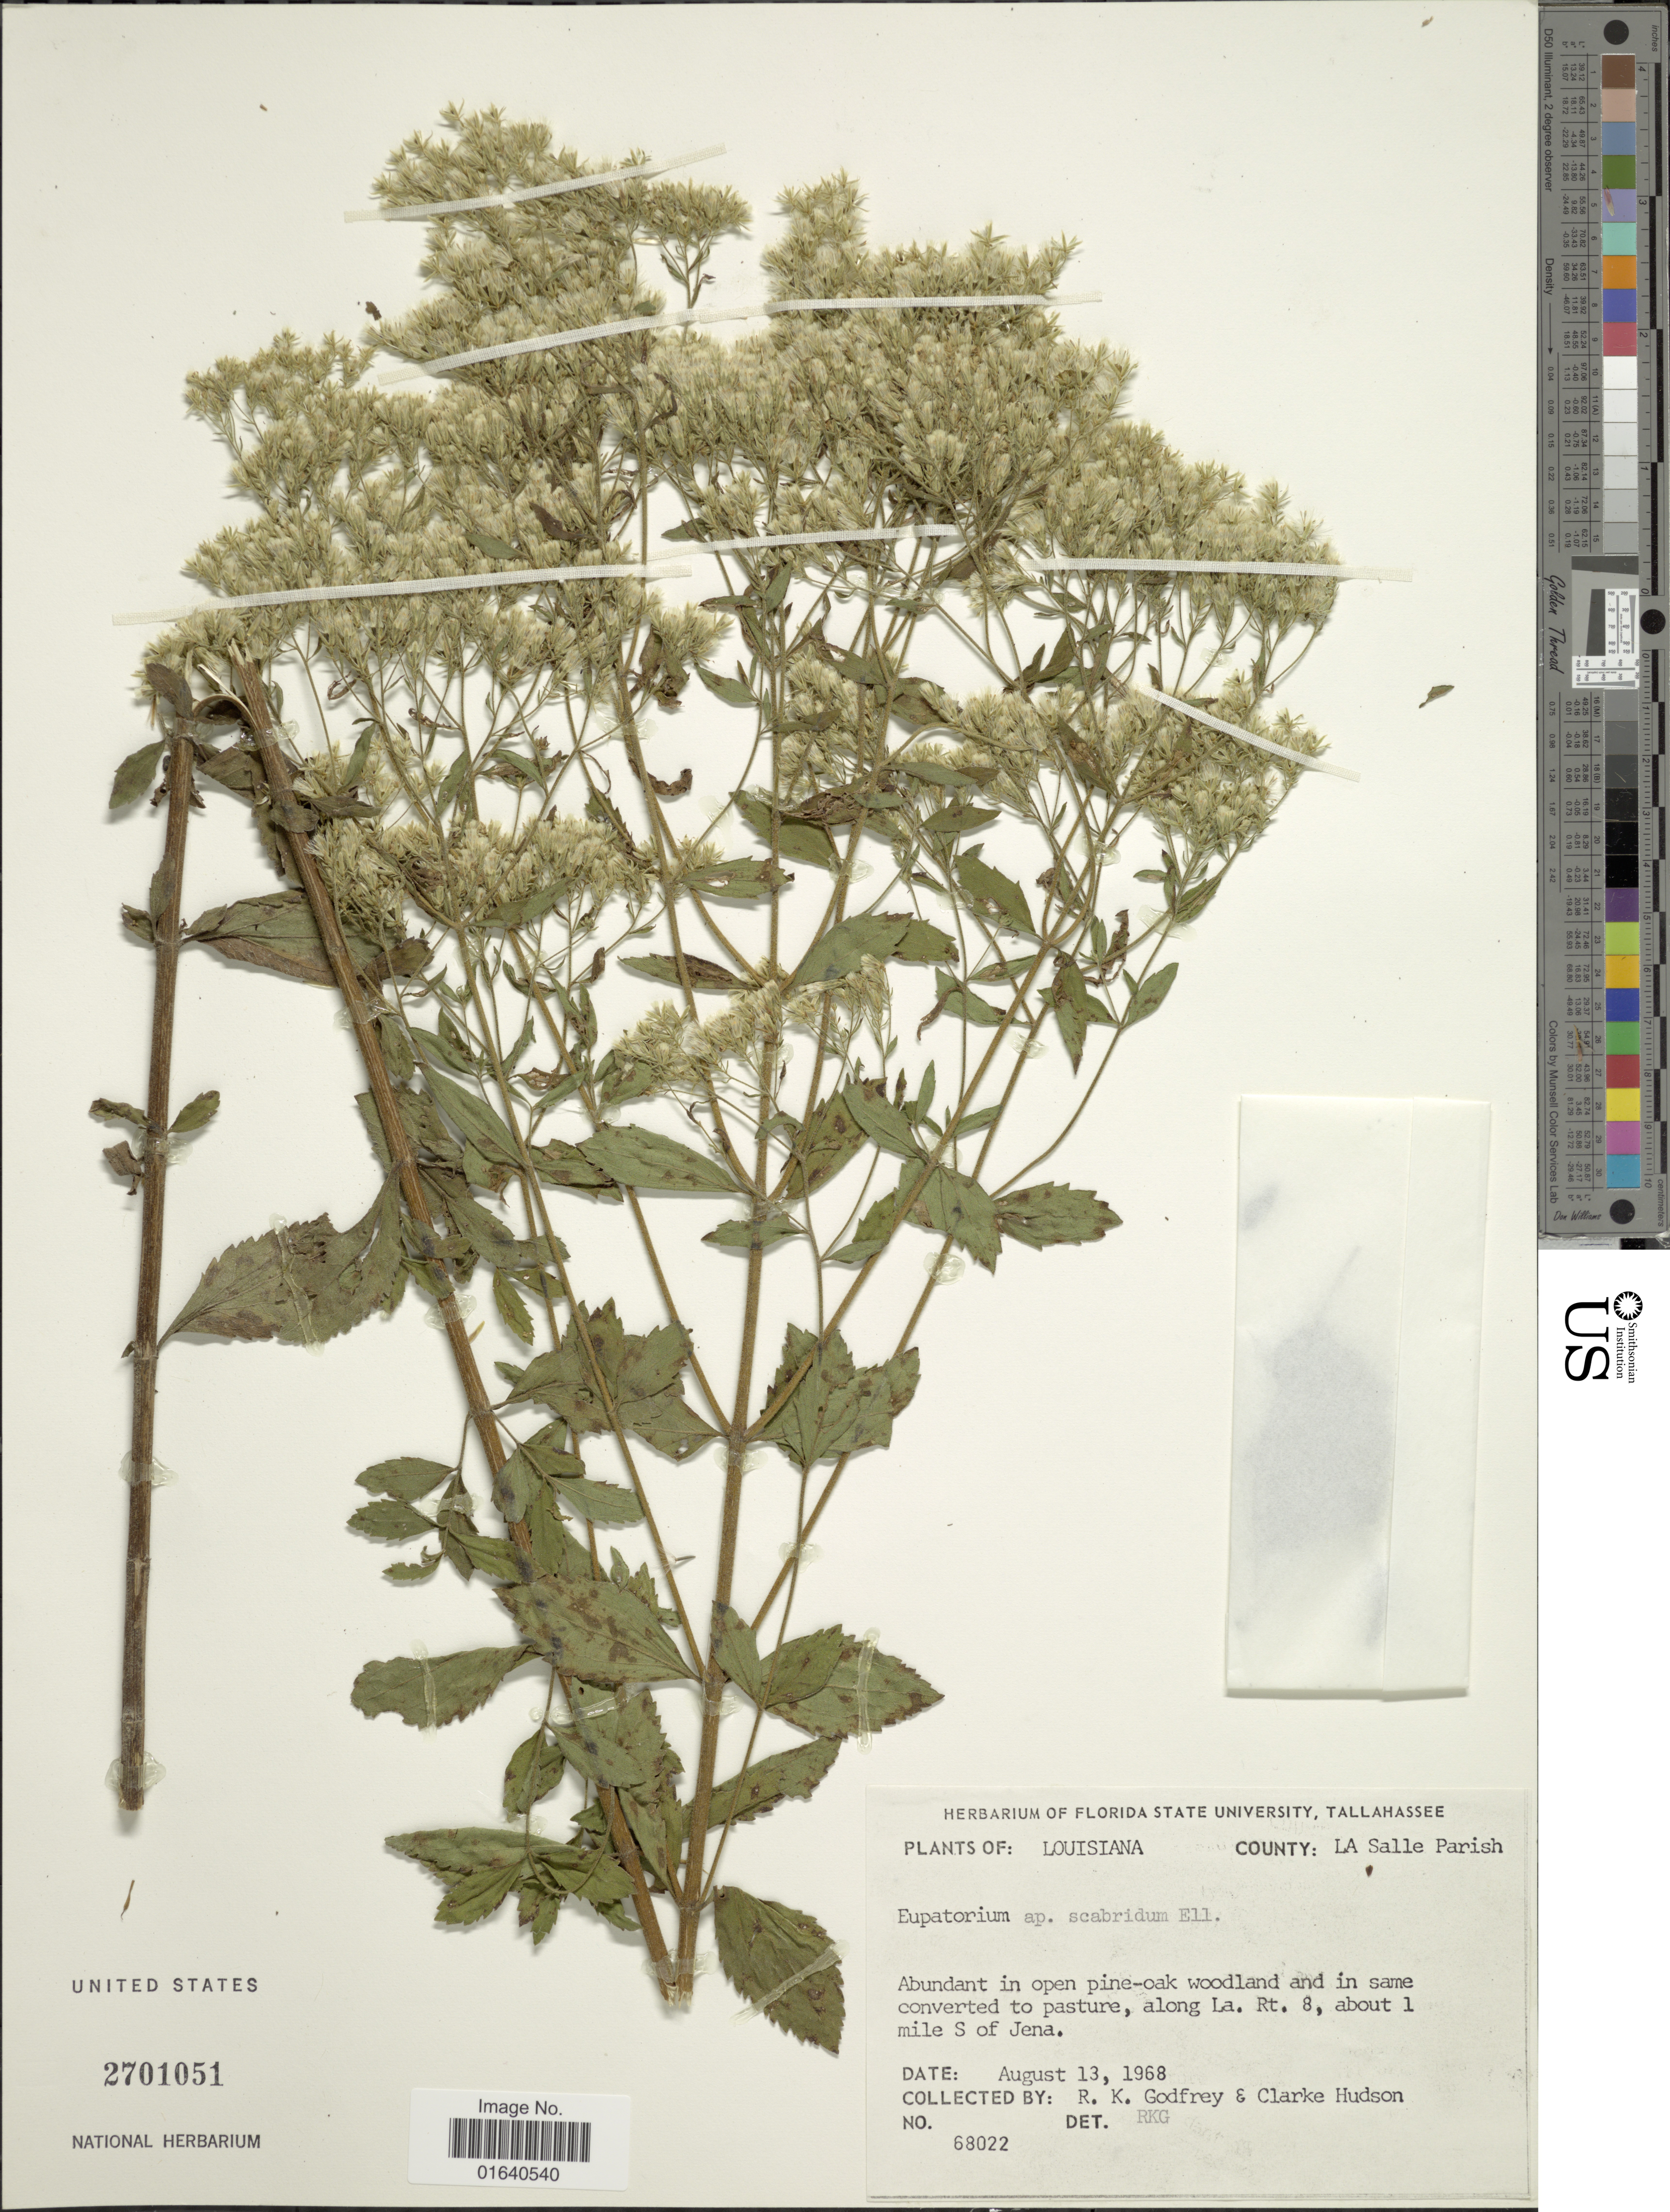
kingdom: Plantae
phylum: Tracheophyta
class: Magnoliopsida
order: Asterales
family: Asteraceae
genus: Eupatorium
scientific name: Eupatorium sp.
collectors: R. K. Godfrey & C. F. Hudson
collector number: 68022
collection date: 1968-08-13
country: United States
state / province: Louisiana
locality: County: LA Salle Parish, Abundant in open pine-oak woodland and in same converted to pasture, along La. Rt. 8, about 1 mile S of Jena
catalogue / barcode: US 2701051